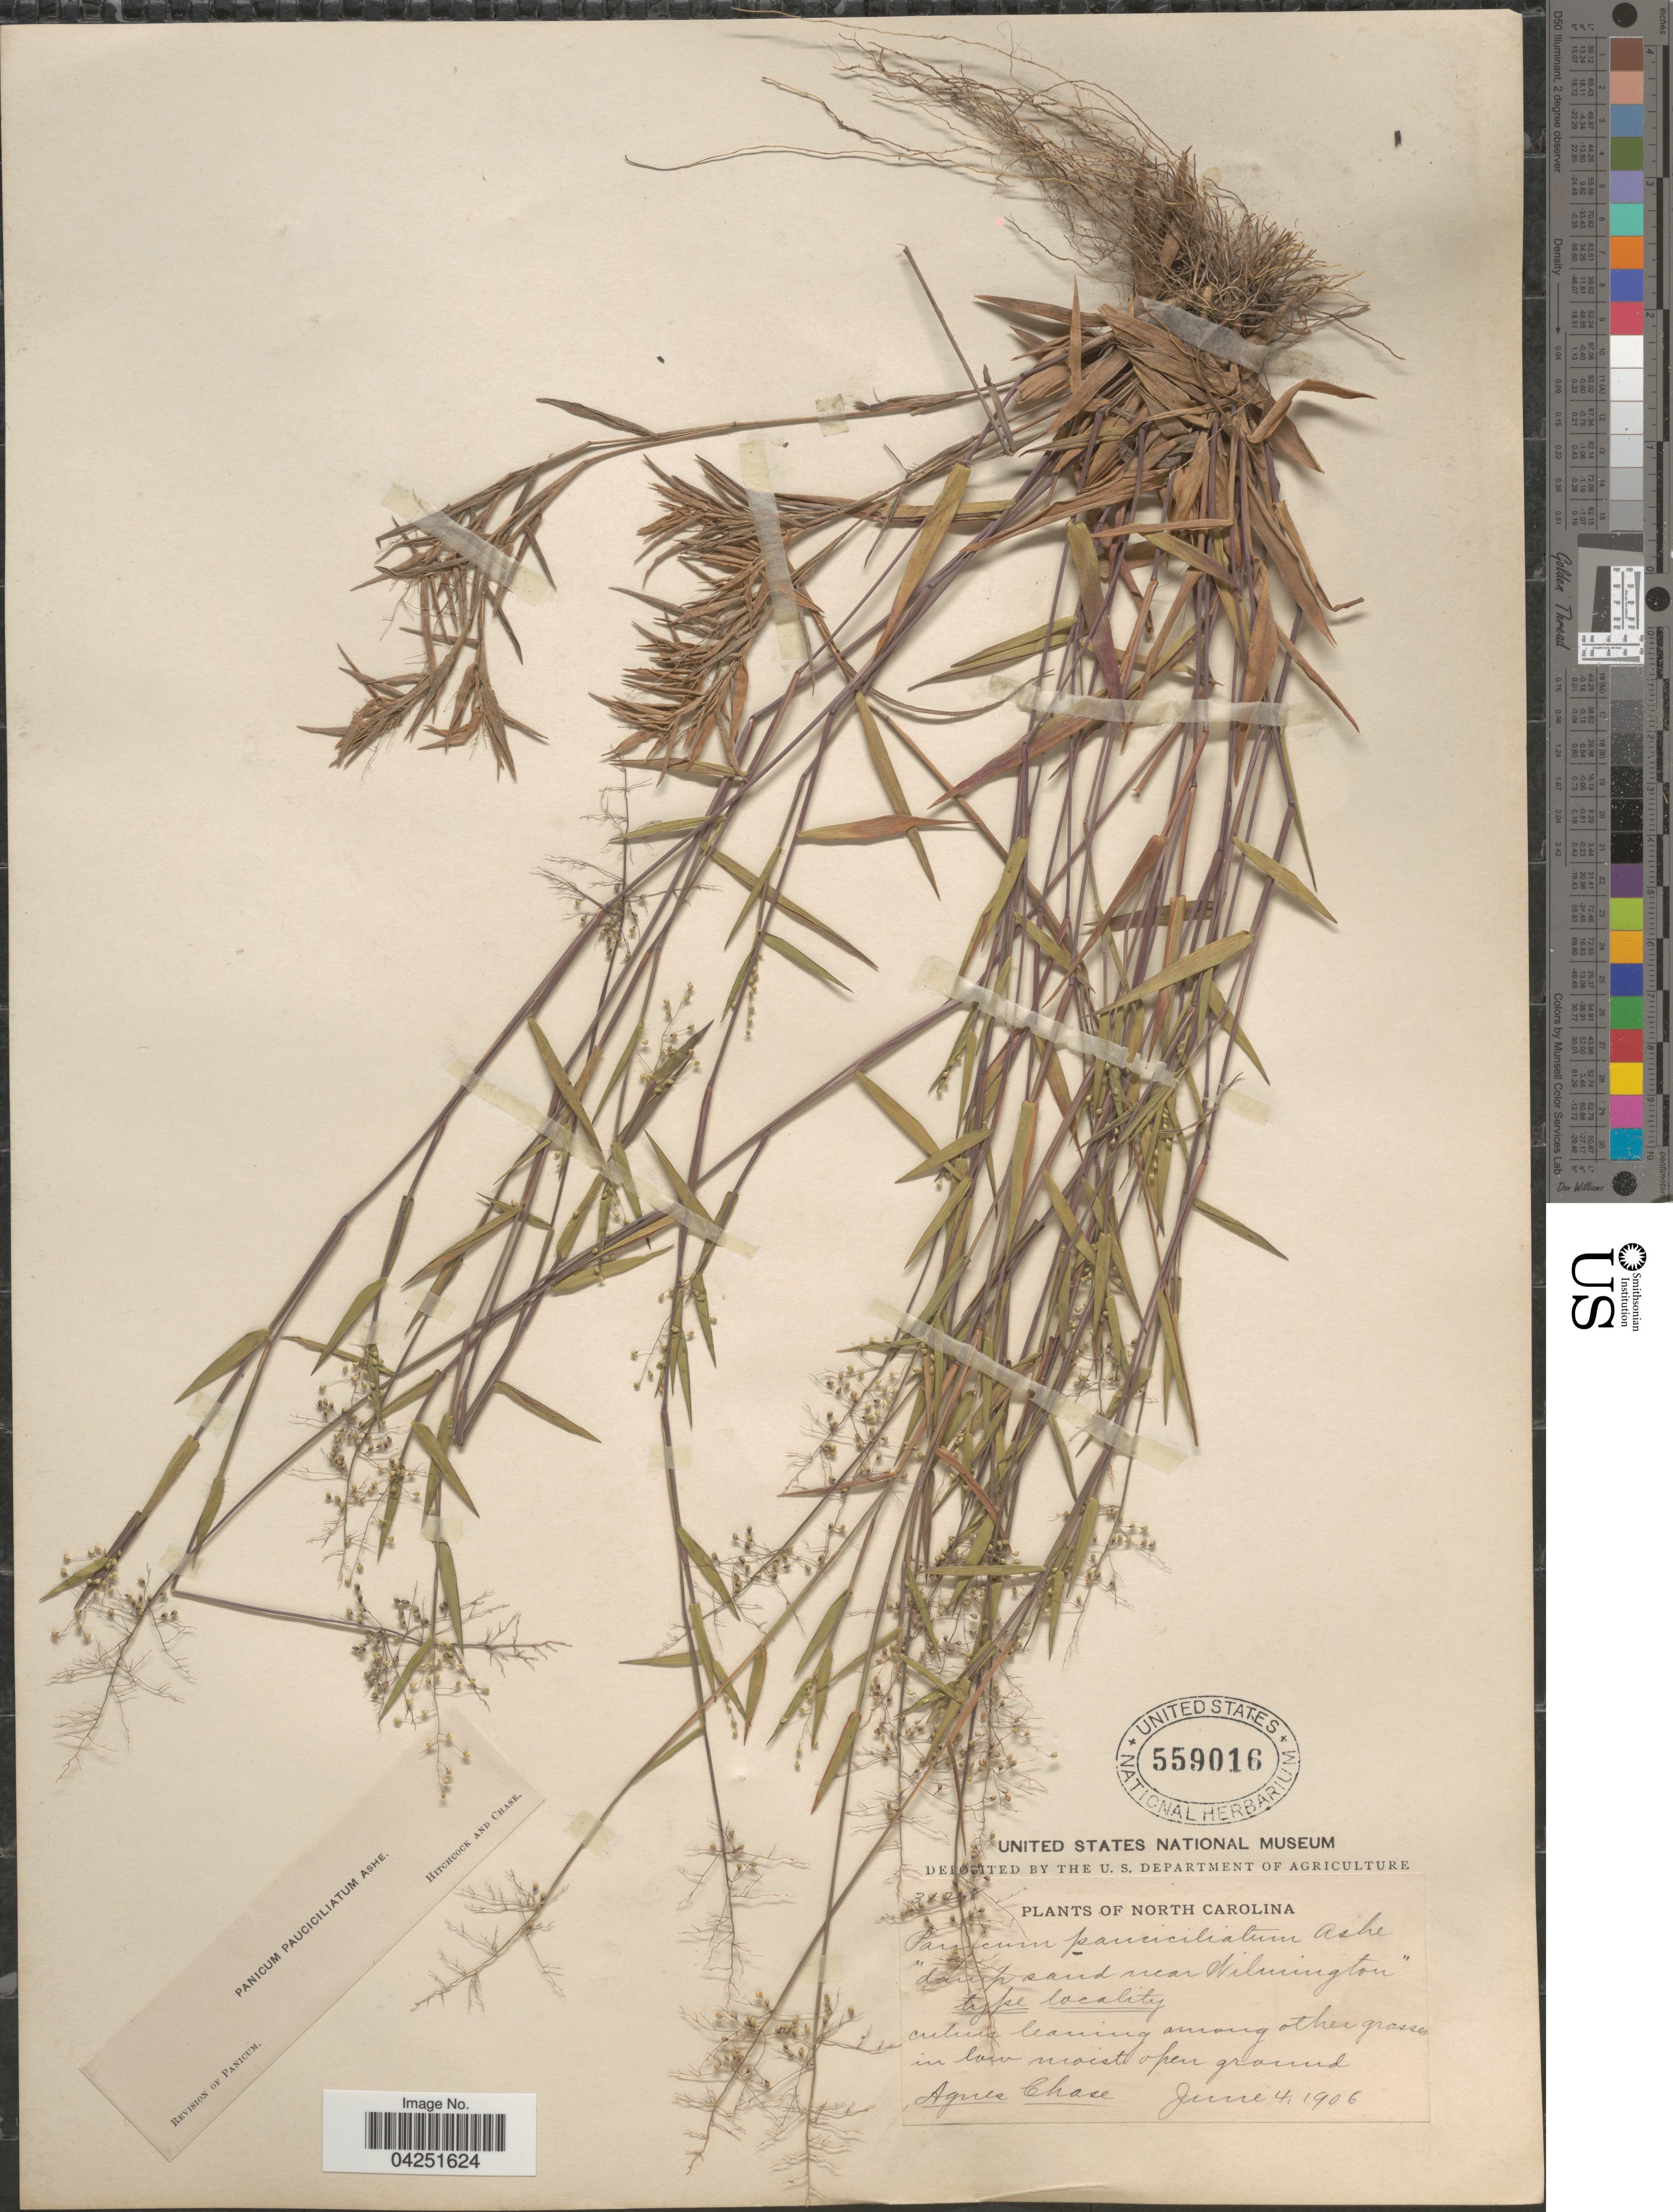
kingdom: Plantae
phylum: Tracheophyta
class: Liliopsida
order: Poales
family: Poaceae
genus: Dichanthelium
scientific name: Dichanthelium acuminatum var. acuminatum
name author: (Sw.) Gould & C.A. Clark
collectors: A. Chase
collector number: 312!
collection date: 1906-06-04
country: United States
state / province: North Carolina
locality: Damp sand near Wilmington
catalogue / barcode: US 559016